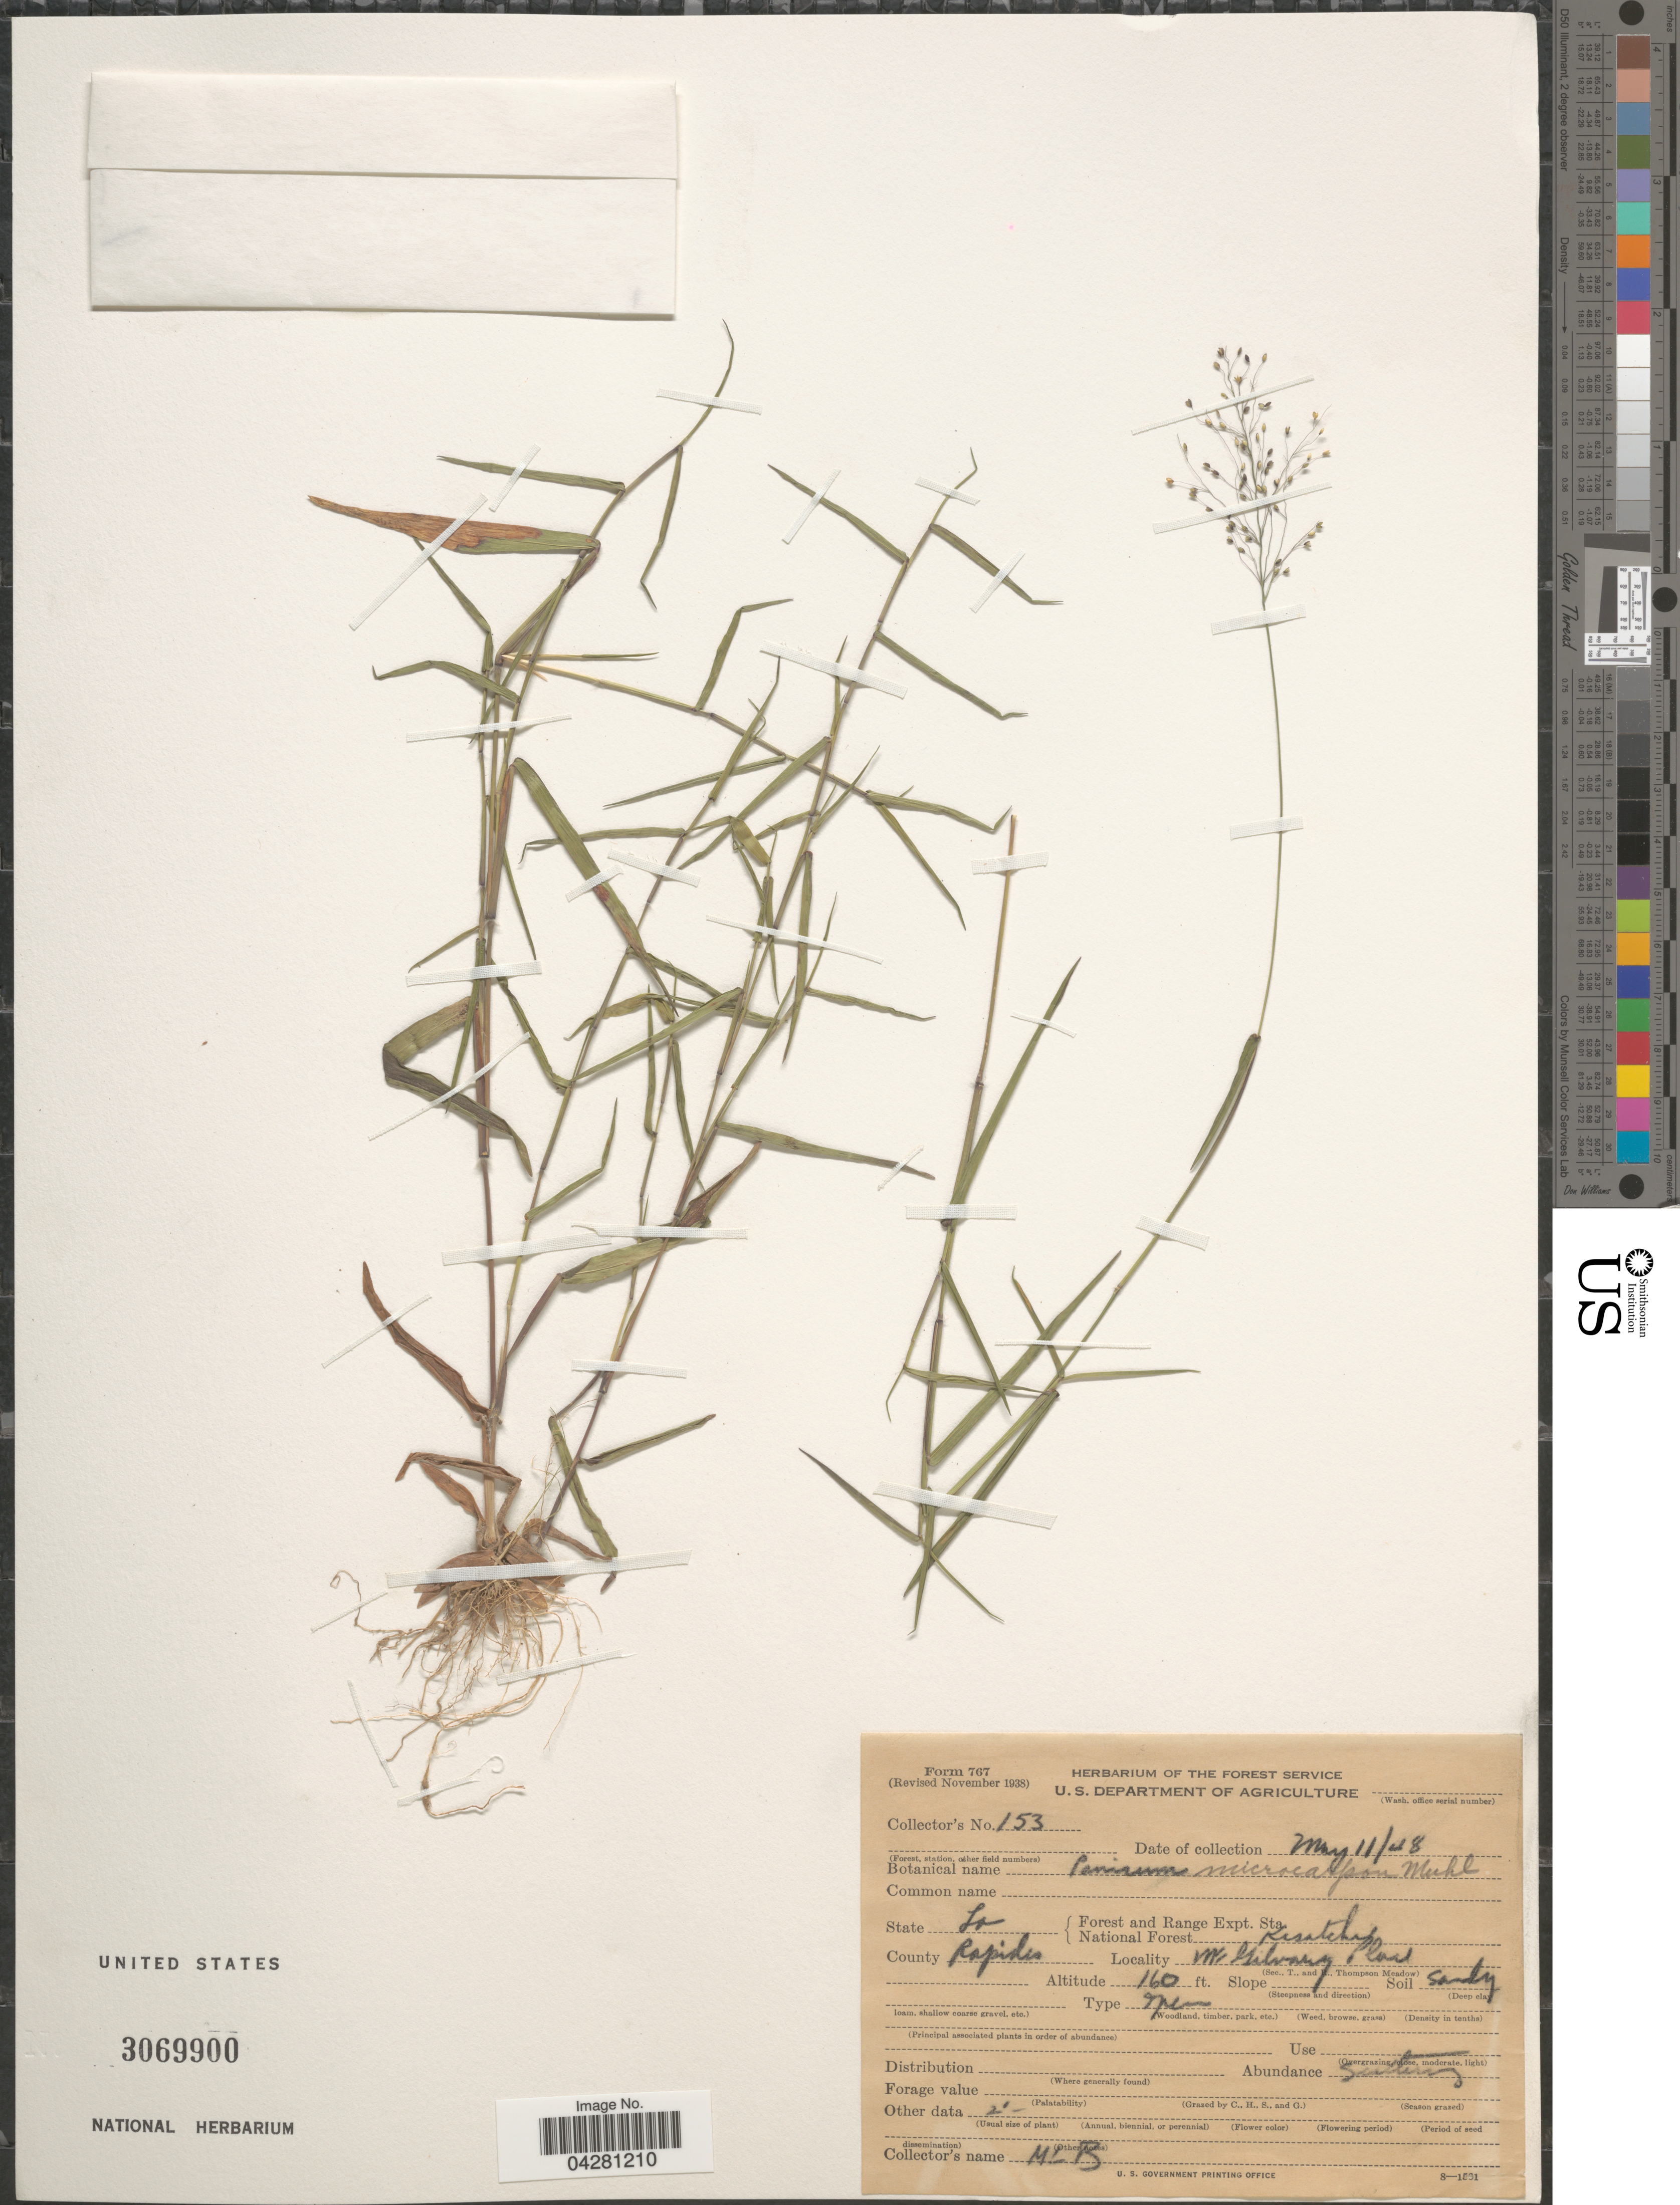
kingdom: Plantae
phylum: Tracheophyta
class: Liliopsida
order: Poales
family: Poaceae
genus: Dichanthelium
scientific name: Dichanthelium dichotomum var. dichotomum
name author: (L.) Gould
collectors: M. L. B.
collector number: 153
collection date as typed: Transcribed d/m/y: 11/5/48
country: United States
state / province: Louisiana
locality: Forest and Range Expt. Sta. National Forest Kisatchie. County Rapides. W Gilvany Place.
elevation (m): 49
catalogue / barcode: US 3069900